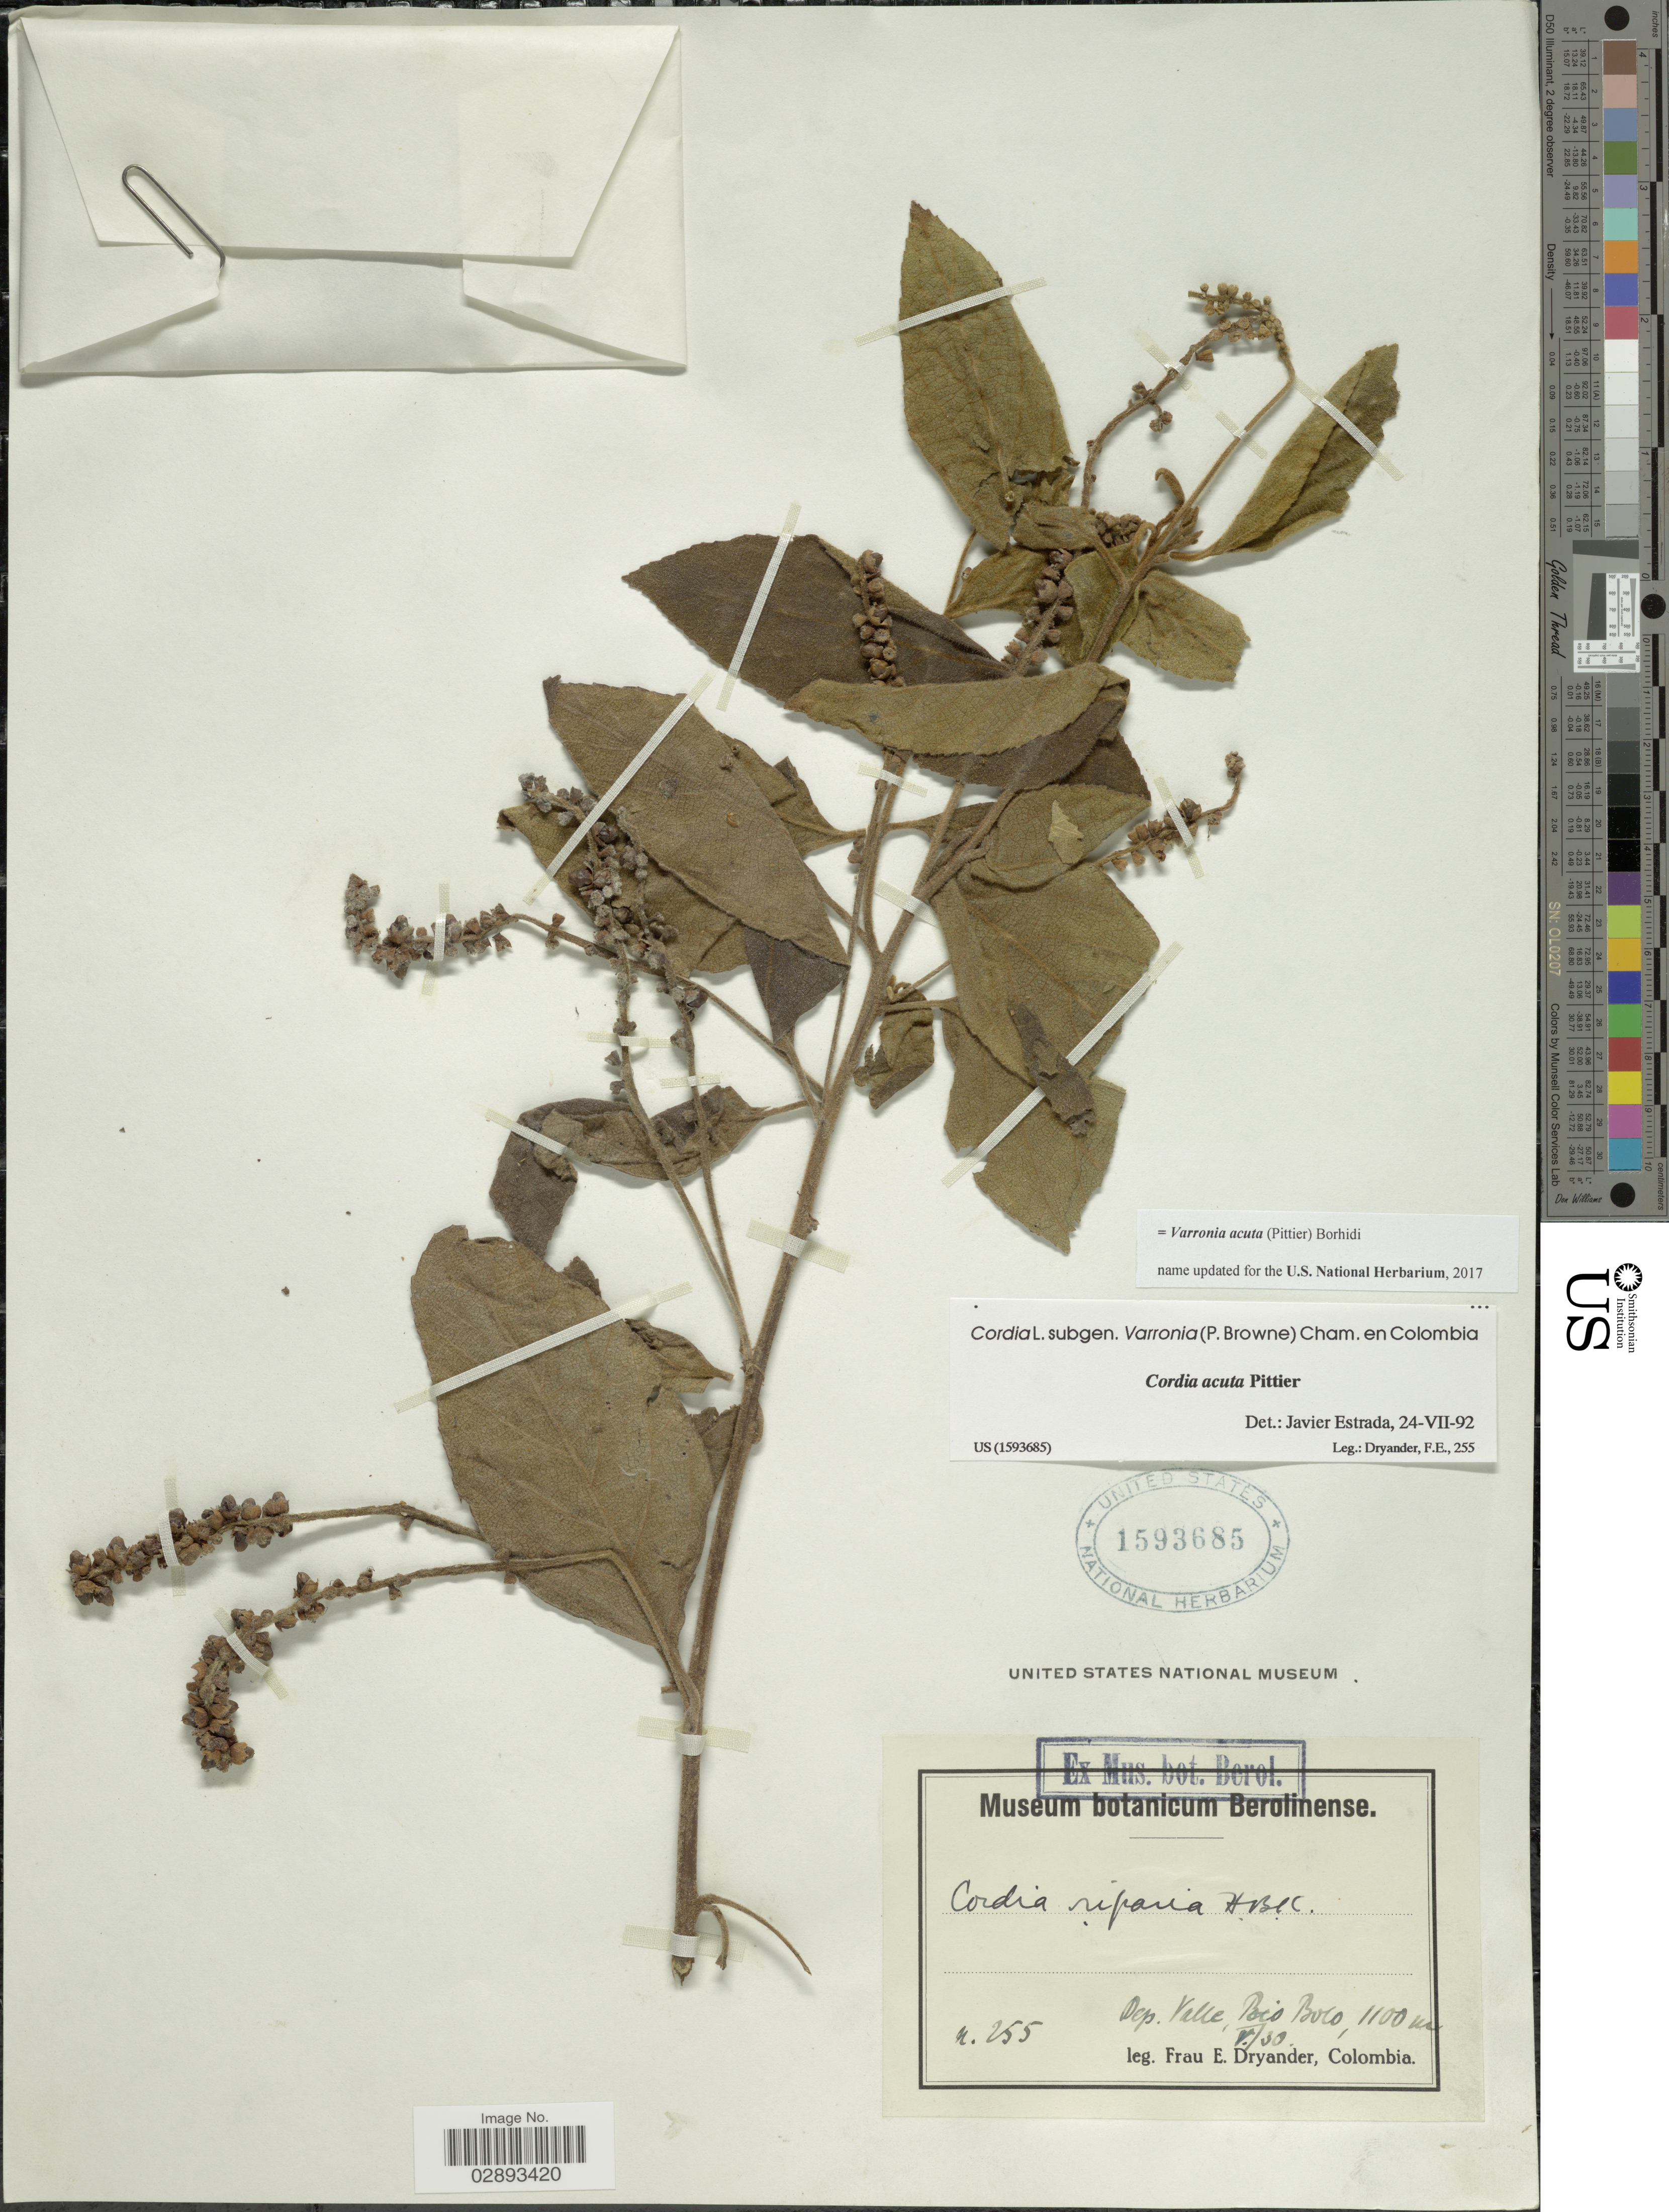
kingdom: Plantae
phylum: Tracheophyta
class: Magnoliopsida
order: Boraginales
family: Cordiaceae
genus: Varronia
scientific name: Varronia acuta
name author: (Pittier) Borhidi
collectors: F. Dryander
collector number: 255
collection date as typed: Transcribed d/m/y: /5/30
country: Colombia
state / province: Valle del Cauca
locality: Depo. Valle, Bio Boco.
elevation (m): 1100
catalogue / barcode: US 1593685